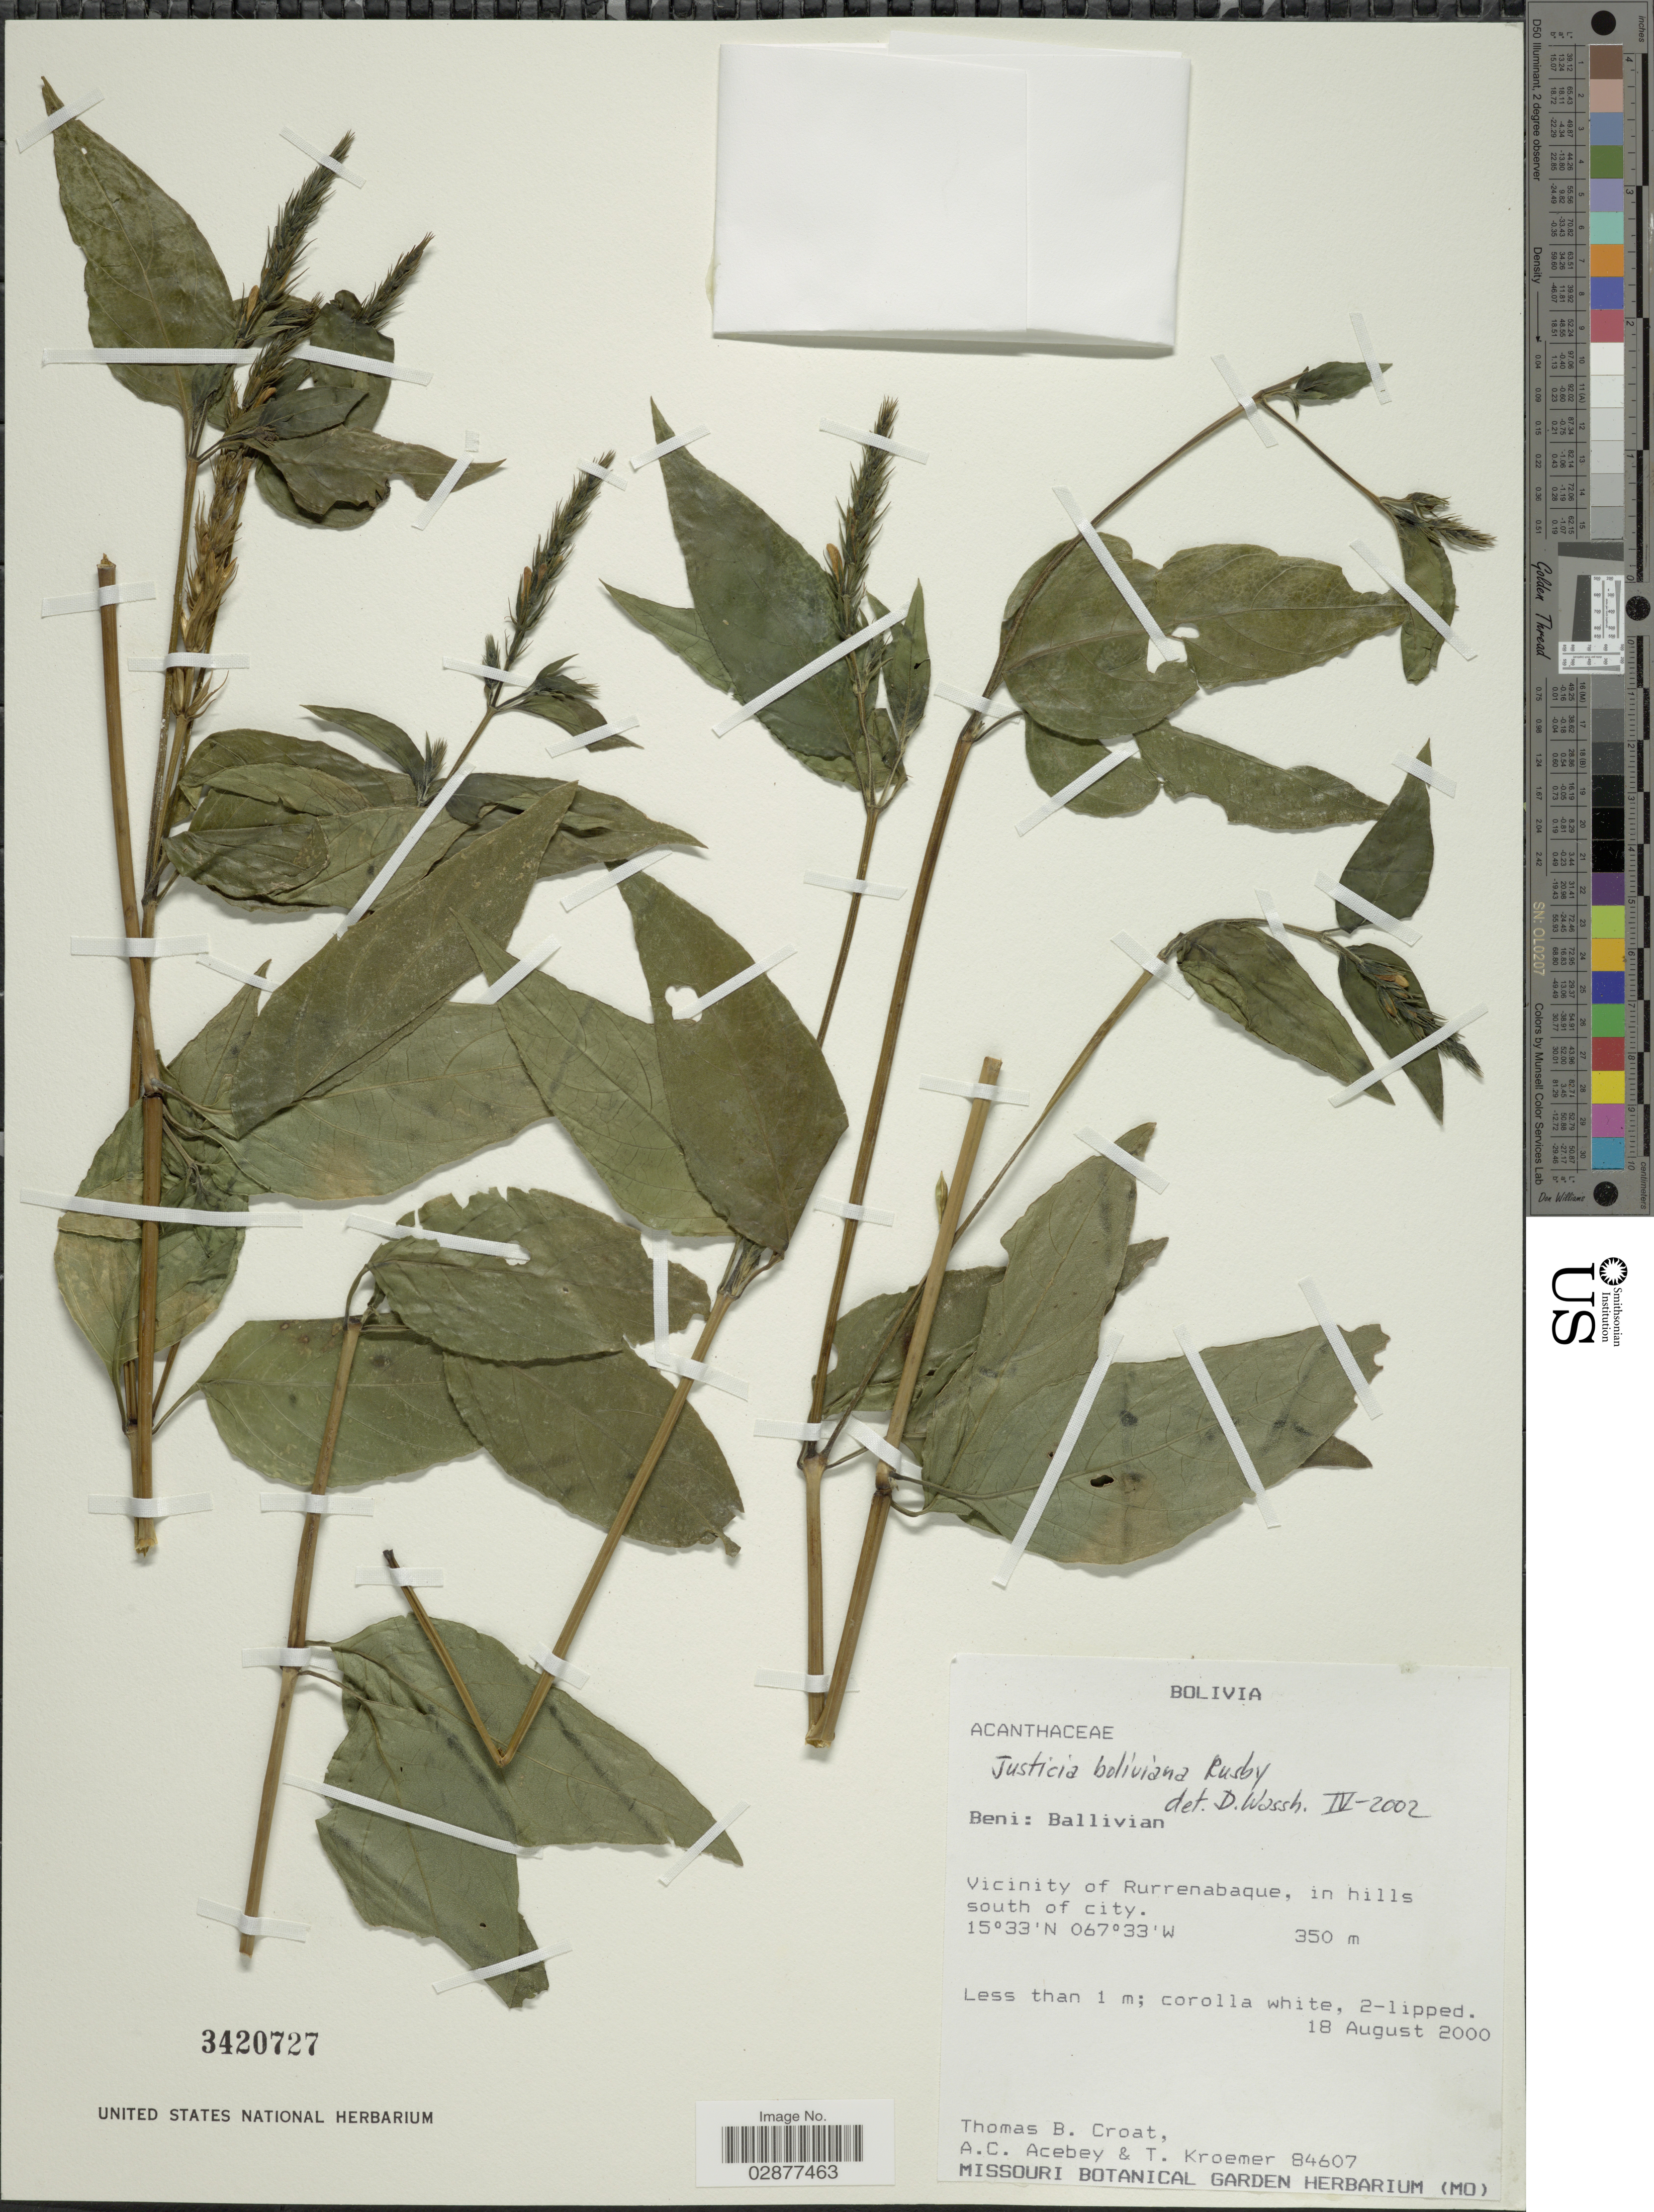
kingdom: Plantae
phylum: Tracheophyta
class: Magnoliopsida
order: Lamiales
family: Acanthaceae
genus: Justicia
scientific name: Justicia boliviana subsp. subintegrifolia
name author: (Rusby) Wassh. & J.R.I. Wood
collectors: T. B. Croat, A. Acebey & T. Kroemer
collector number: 84607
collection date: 2000-08-18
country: Bolivia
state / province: Beni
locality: Ballivian. Vicinity of Rurrenabaque, in hills south of city.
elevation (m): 350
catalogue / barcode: US 3420727